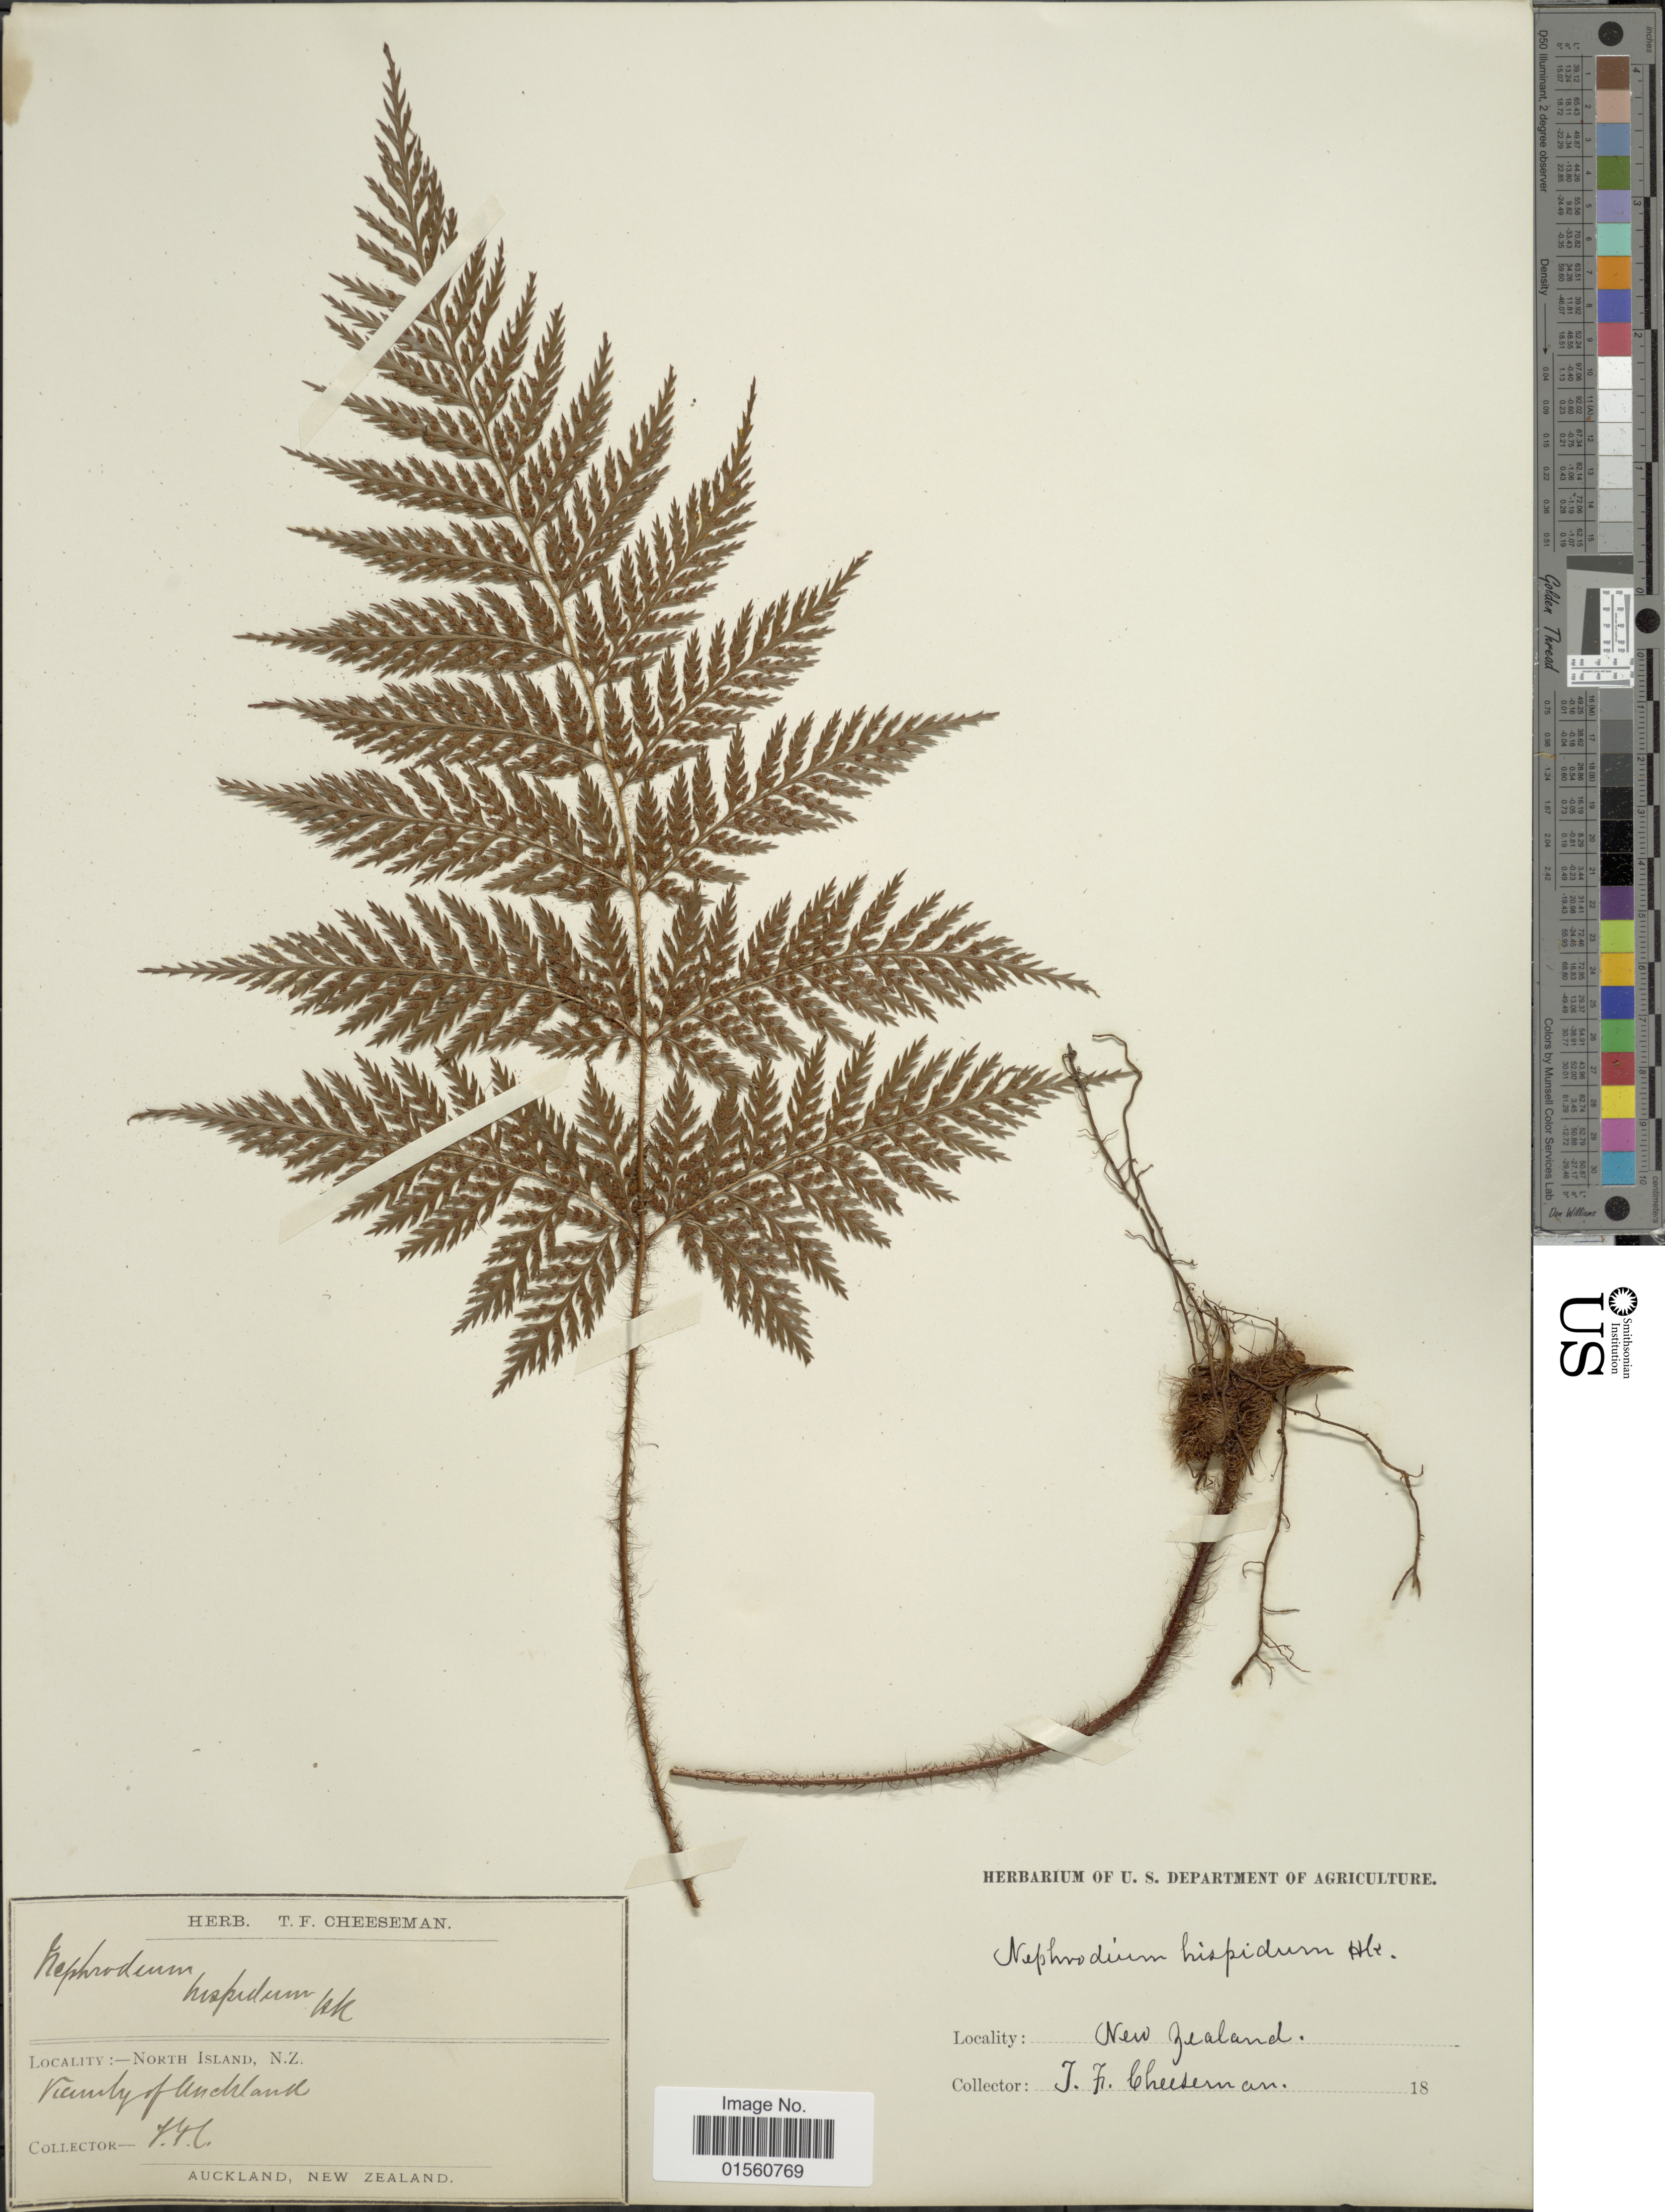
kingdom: Plantae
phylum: Tracheophyta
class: Polypodiopsida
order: Polypodiales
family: Dryopteridaceae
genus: Lastreopsis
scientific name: Lastreopsis hispida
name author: (Sw.) Tindale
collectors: T. F. Cheeseman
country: New Zealand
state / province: Auckland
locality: North Island, Vicinity of Auckland